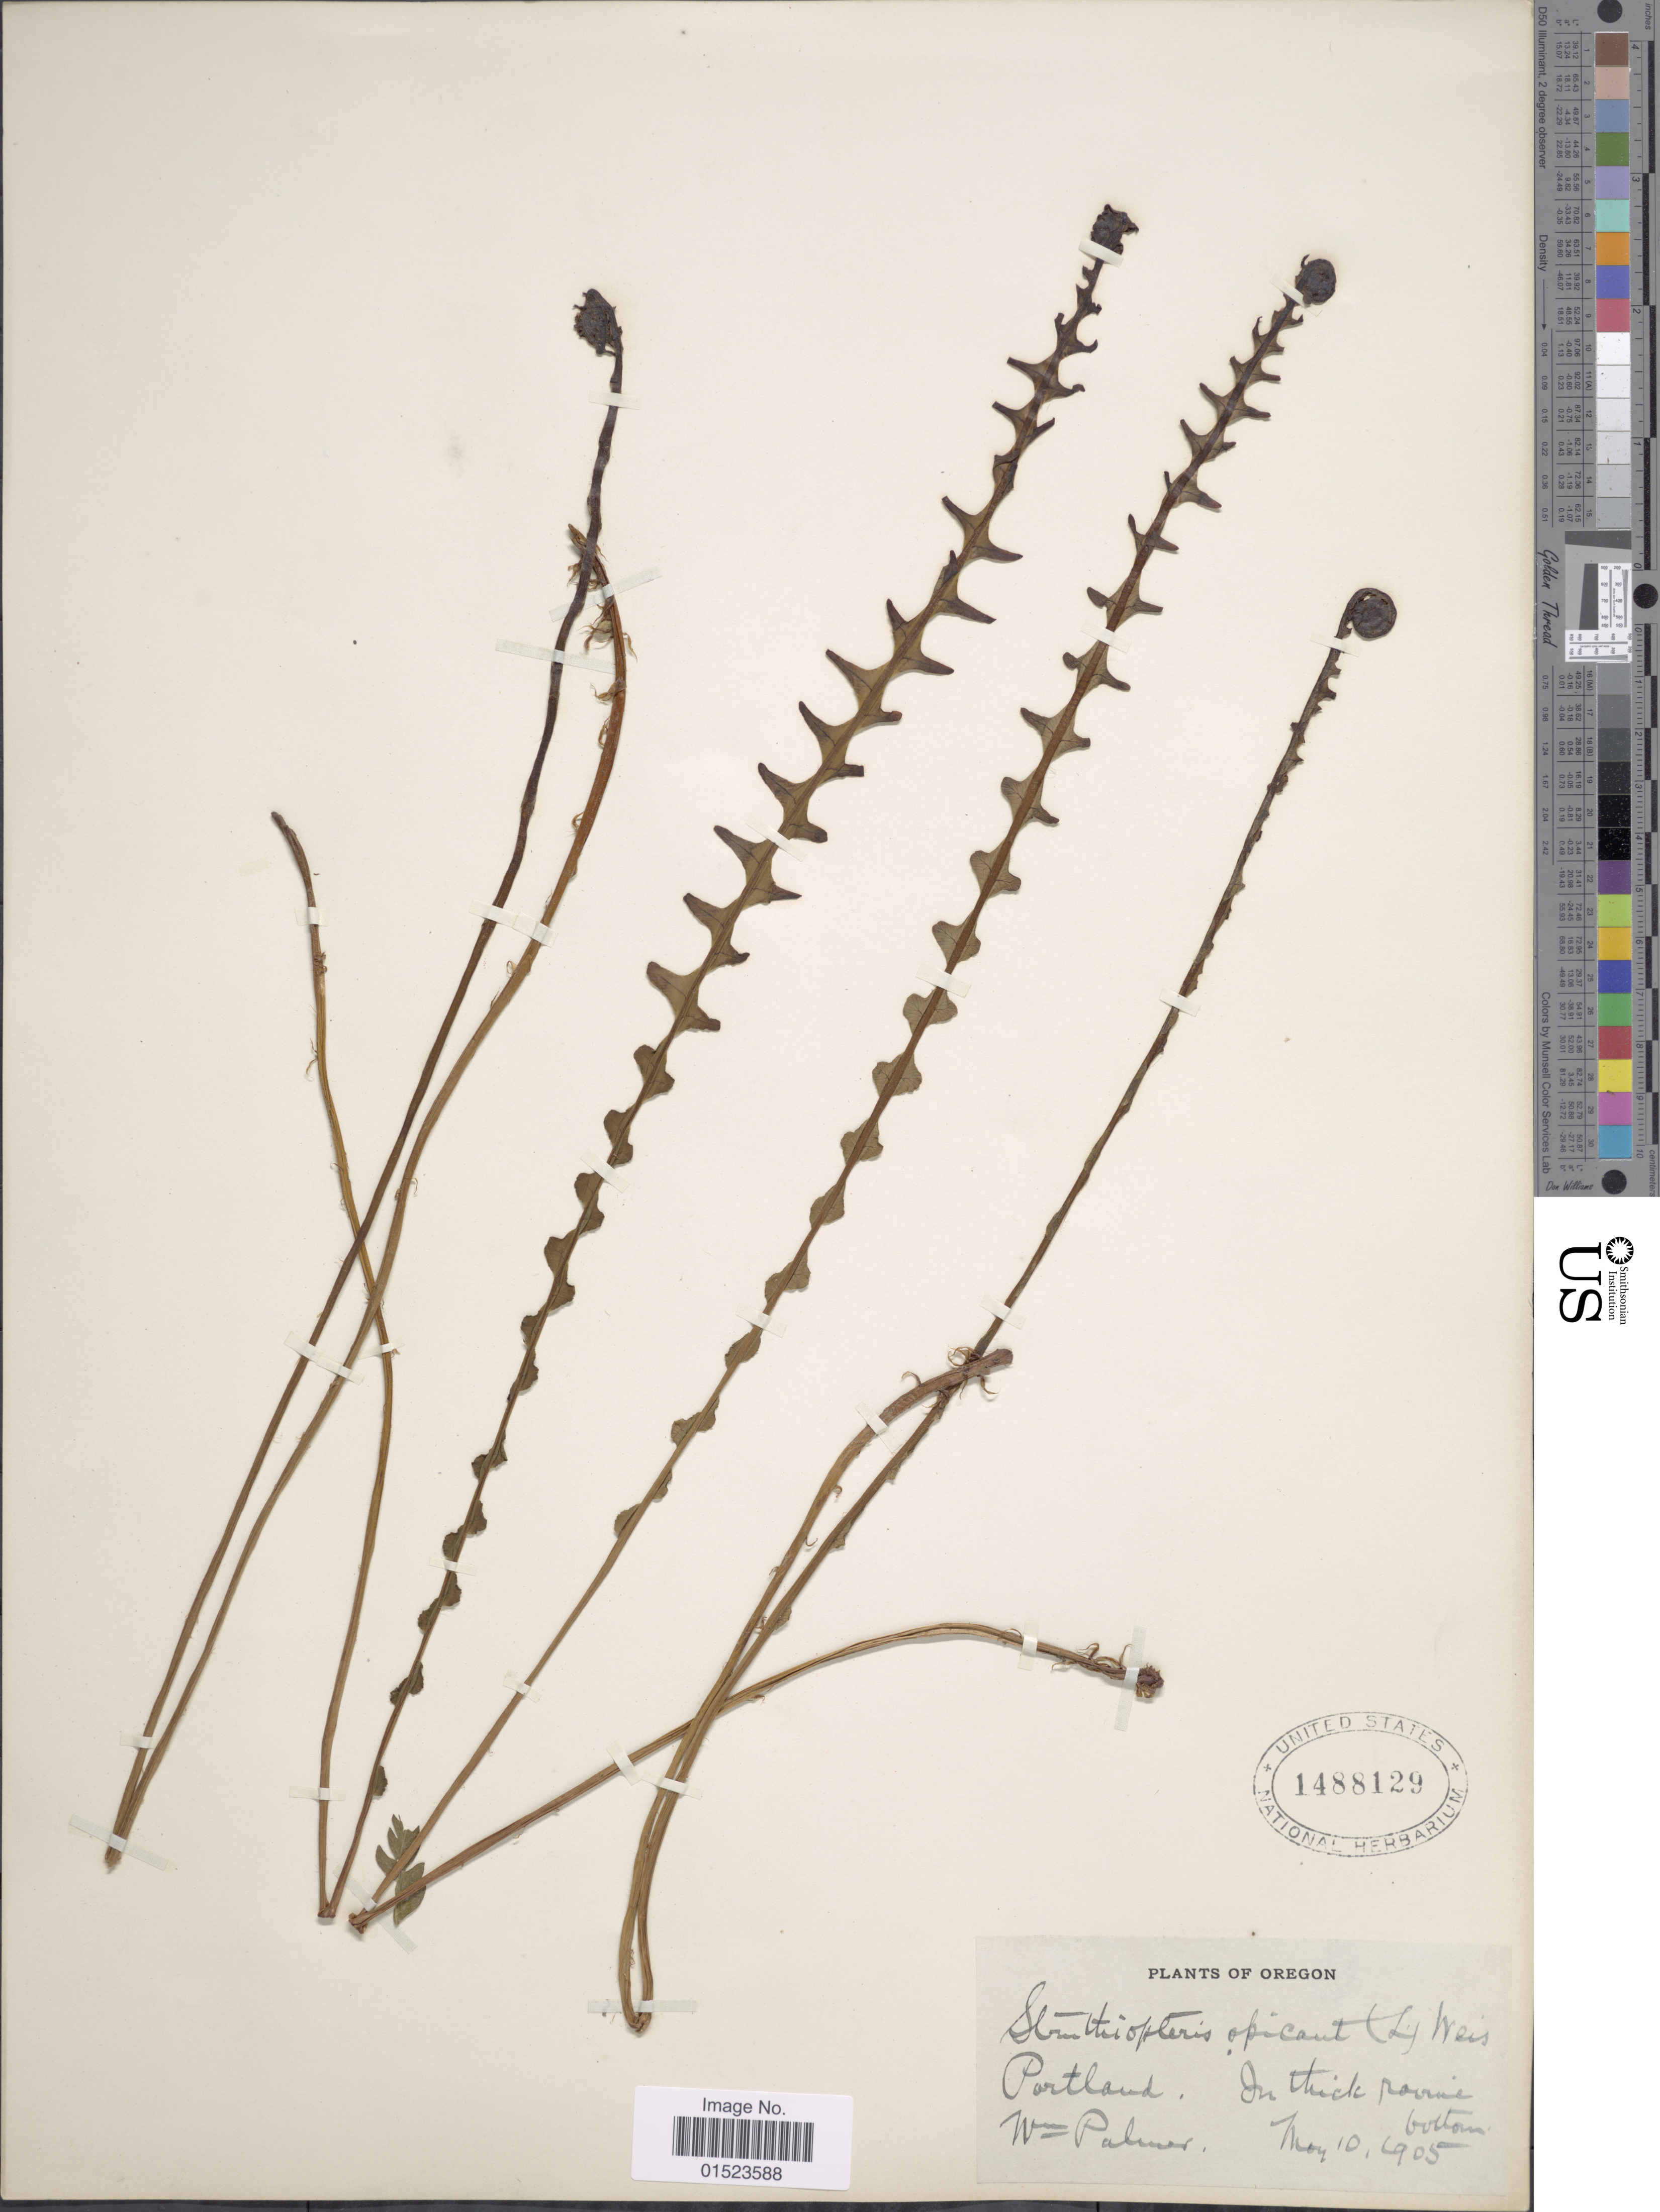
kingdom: Plantae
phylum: Tracheophyta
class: Polypodiopsida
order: Polypodiales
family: Blechnaceae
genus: Blechnum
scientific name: Blechnum spicant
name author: (L.) Sm.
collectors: W. Palmer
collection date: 1905-05-10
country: United States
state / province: Oregon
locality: Portland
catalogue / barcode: US 1488129